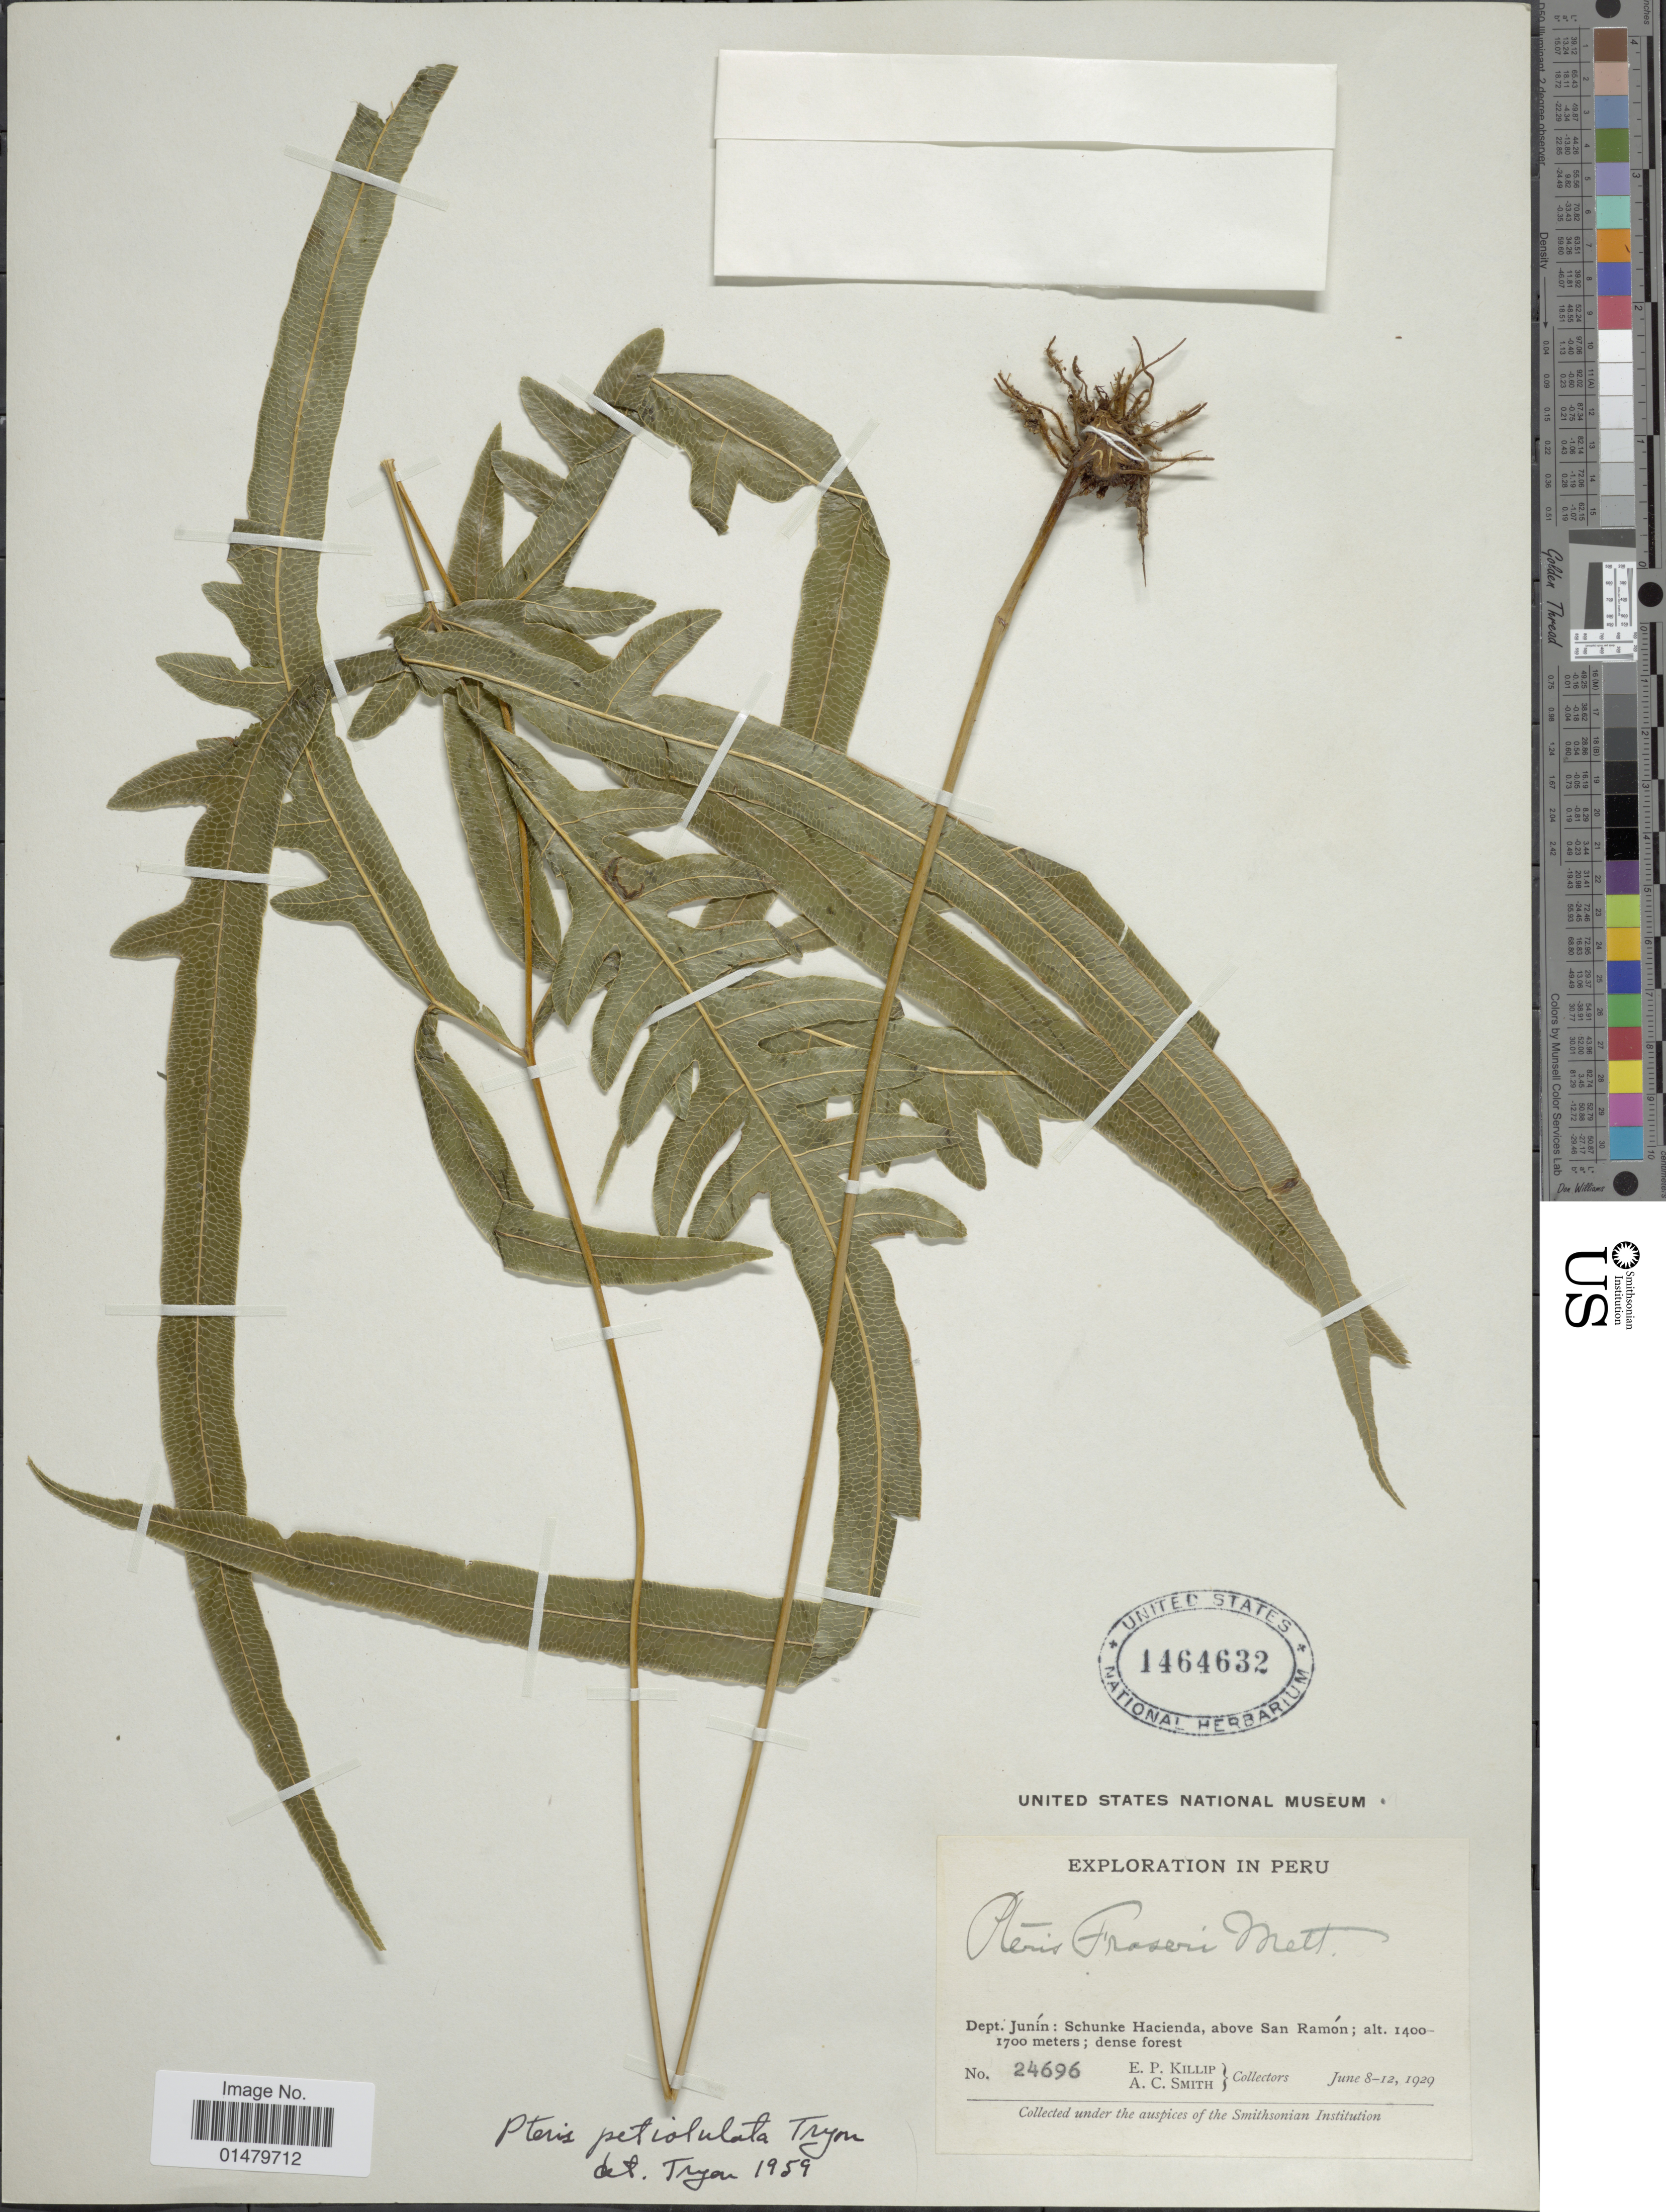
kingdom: Plantae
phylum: Tracheophyta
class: Polypodiopsida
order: Polypodiales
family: Pteridaceae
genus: Pteris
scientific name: Pteris pearcei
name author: Baker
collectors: E. P. Killip & A. C. Smith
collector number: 24696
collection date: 1929-06-08/1929-06-12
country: Peru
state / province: Junín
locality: Dept. Junin: Schunke Hacienda, above San Ramon.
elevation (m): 1400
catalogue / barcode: US 1464632